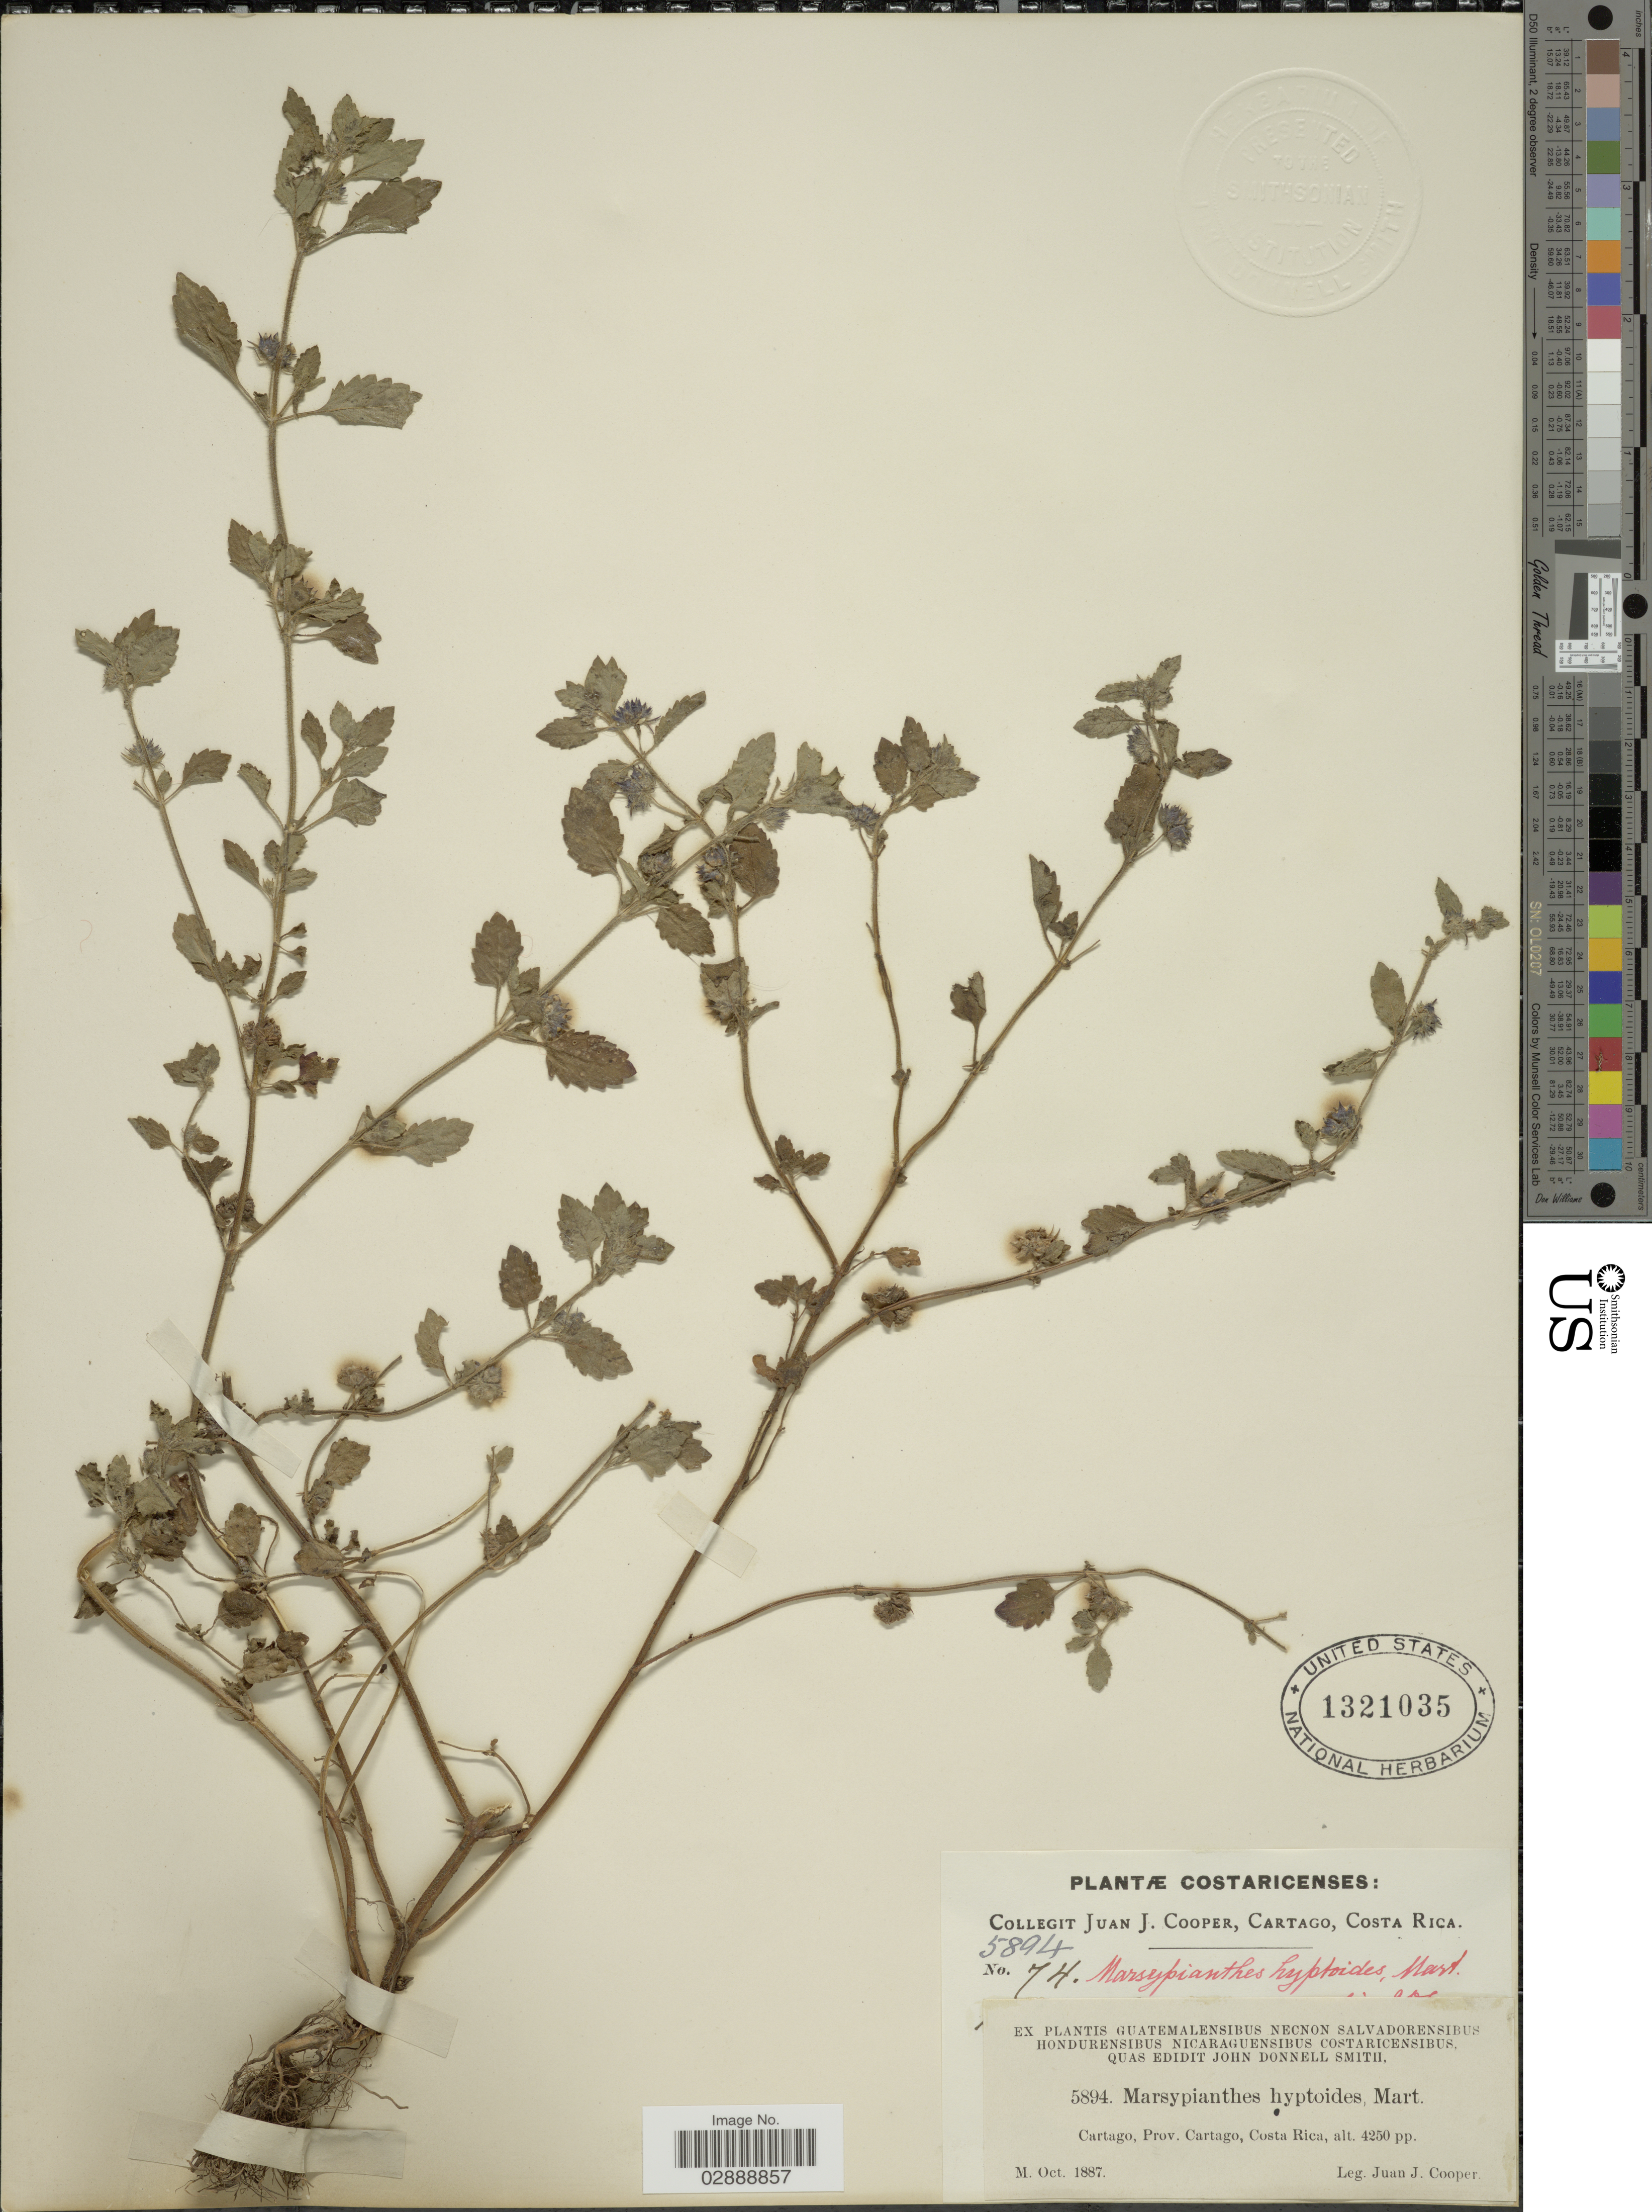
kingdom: Plantae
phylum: Tracheophyta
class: Magnoliopsida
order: Lamiales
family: Lamiaceae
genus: Marsypianthes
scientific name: Marsypianthes chamaedrys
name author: (Vahl) Kuntze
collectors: J. J. Cooper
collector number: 5894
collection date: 1887-10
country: Costa Rica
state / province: Cartago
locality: Cartago.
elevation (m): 1295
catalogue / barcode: US 1321035